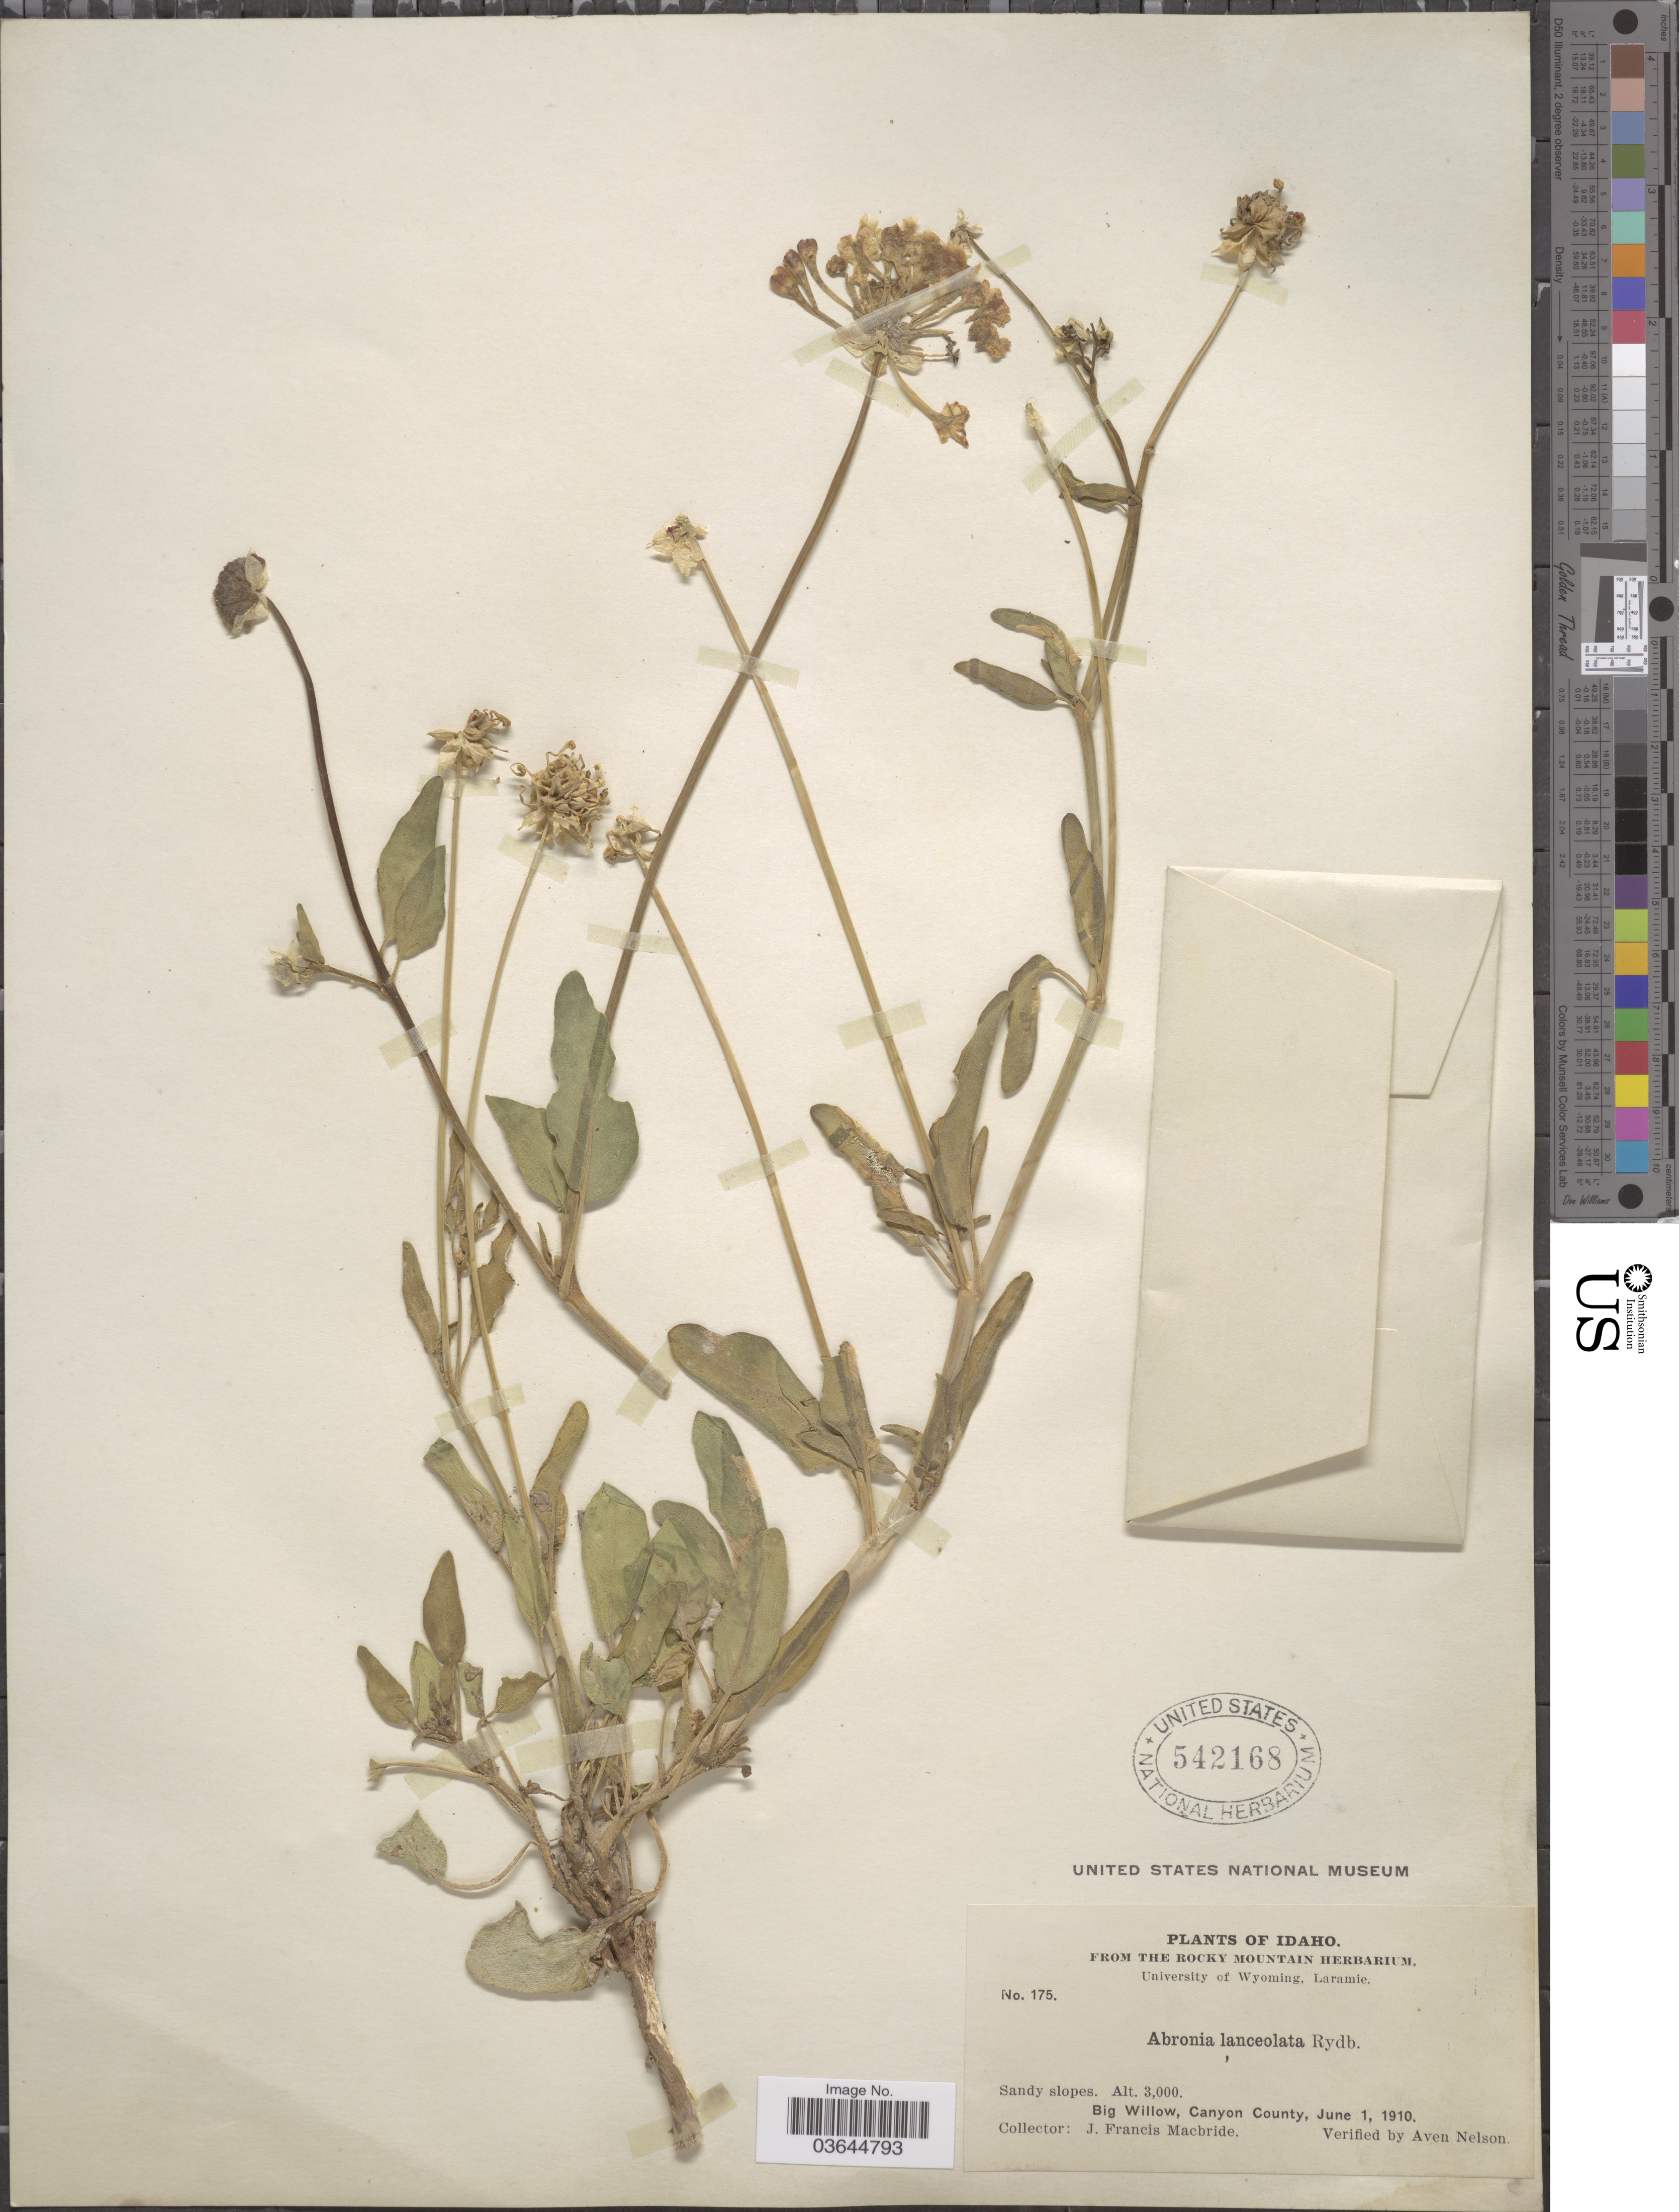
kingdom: Plantae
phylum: Tracheophyta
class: Magnoliopsida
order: Caryophyllales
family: Nyctaginaceae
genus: Abronia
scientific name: Abronia mellifera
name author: Douglas ex Hook.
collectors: J. F. Macbride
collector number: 175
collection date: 1910-06-01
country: United States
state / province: Idaho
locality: Big Willow, Canyon County.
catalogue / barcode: US 542168